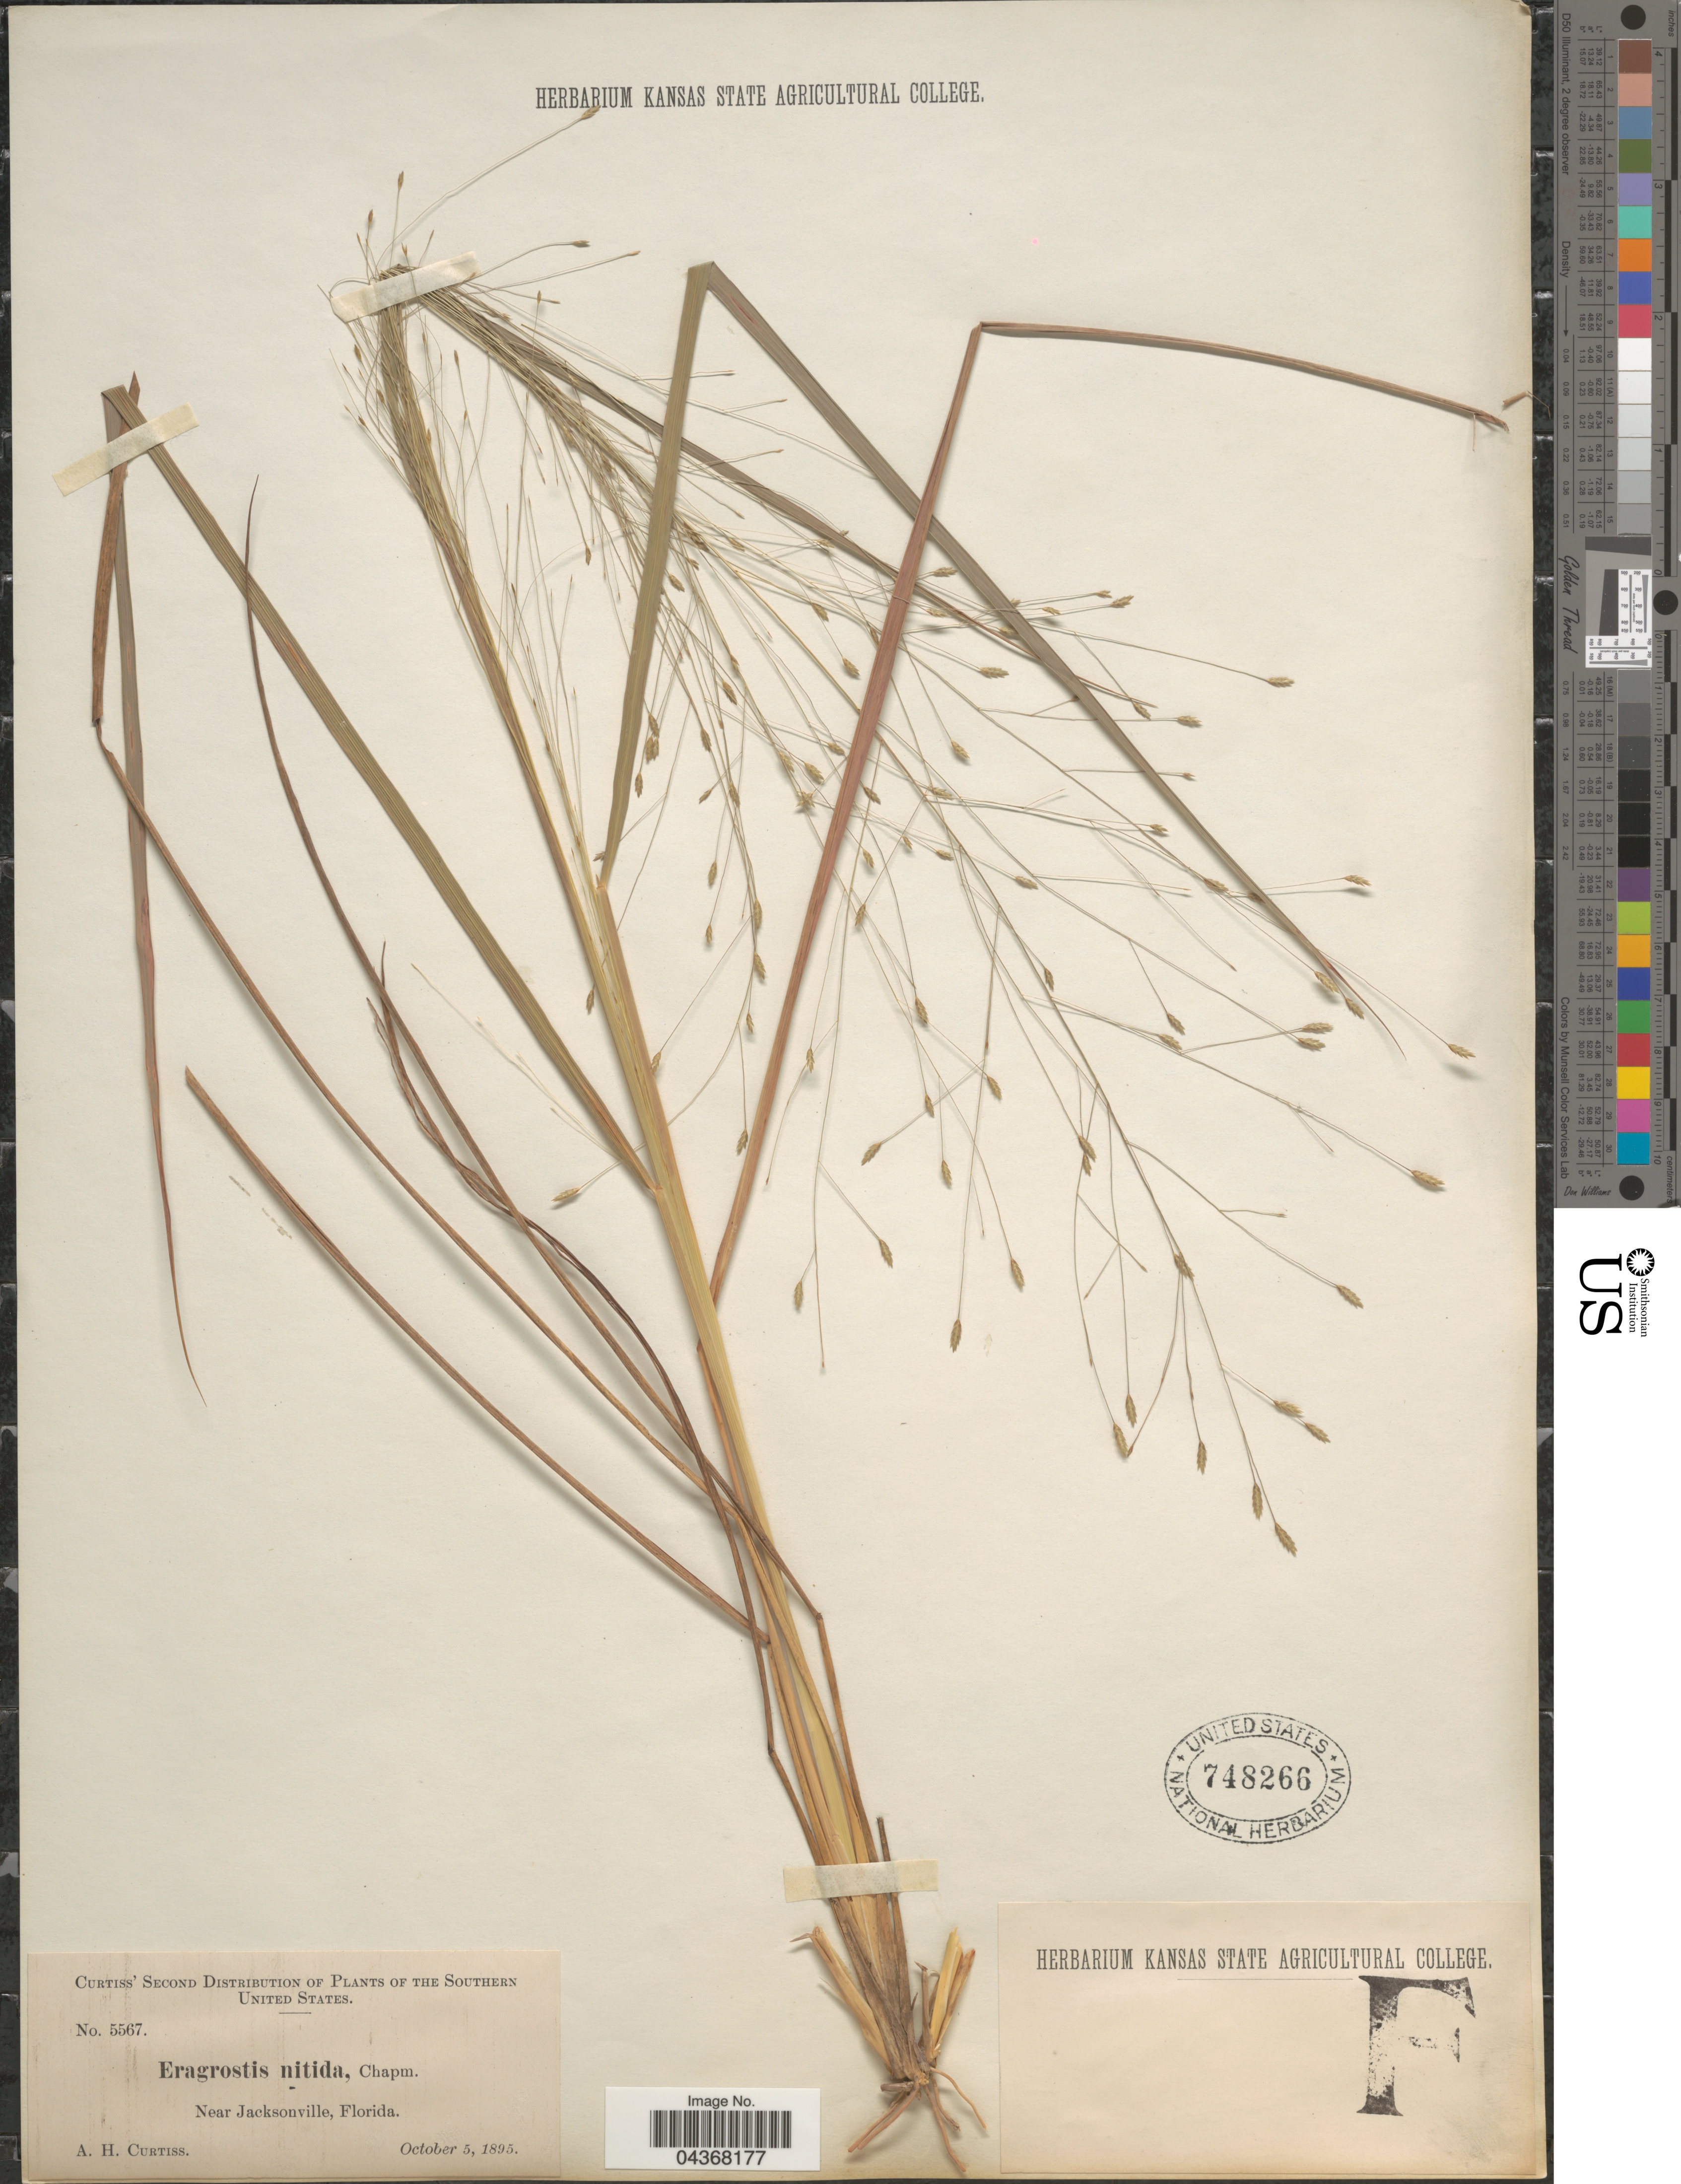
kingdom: Plantae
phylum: Tracheophyta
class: Liliopsida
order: Poales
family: Poaceae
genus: Eragrostis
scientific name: Eragrostis elliottii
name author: S. Watson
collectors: A. H. Curtiss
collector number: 5567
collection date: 1895-10-05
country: United States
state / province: Florida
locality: The Southern United States. Near Jacksonville.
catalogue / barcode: US 748266